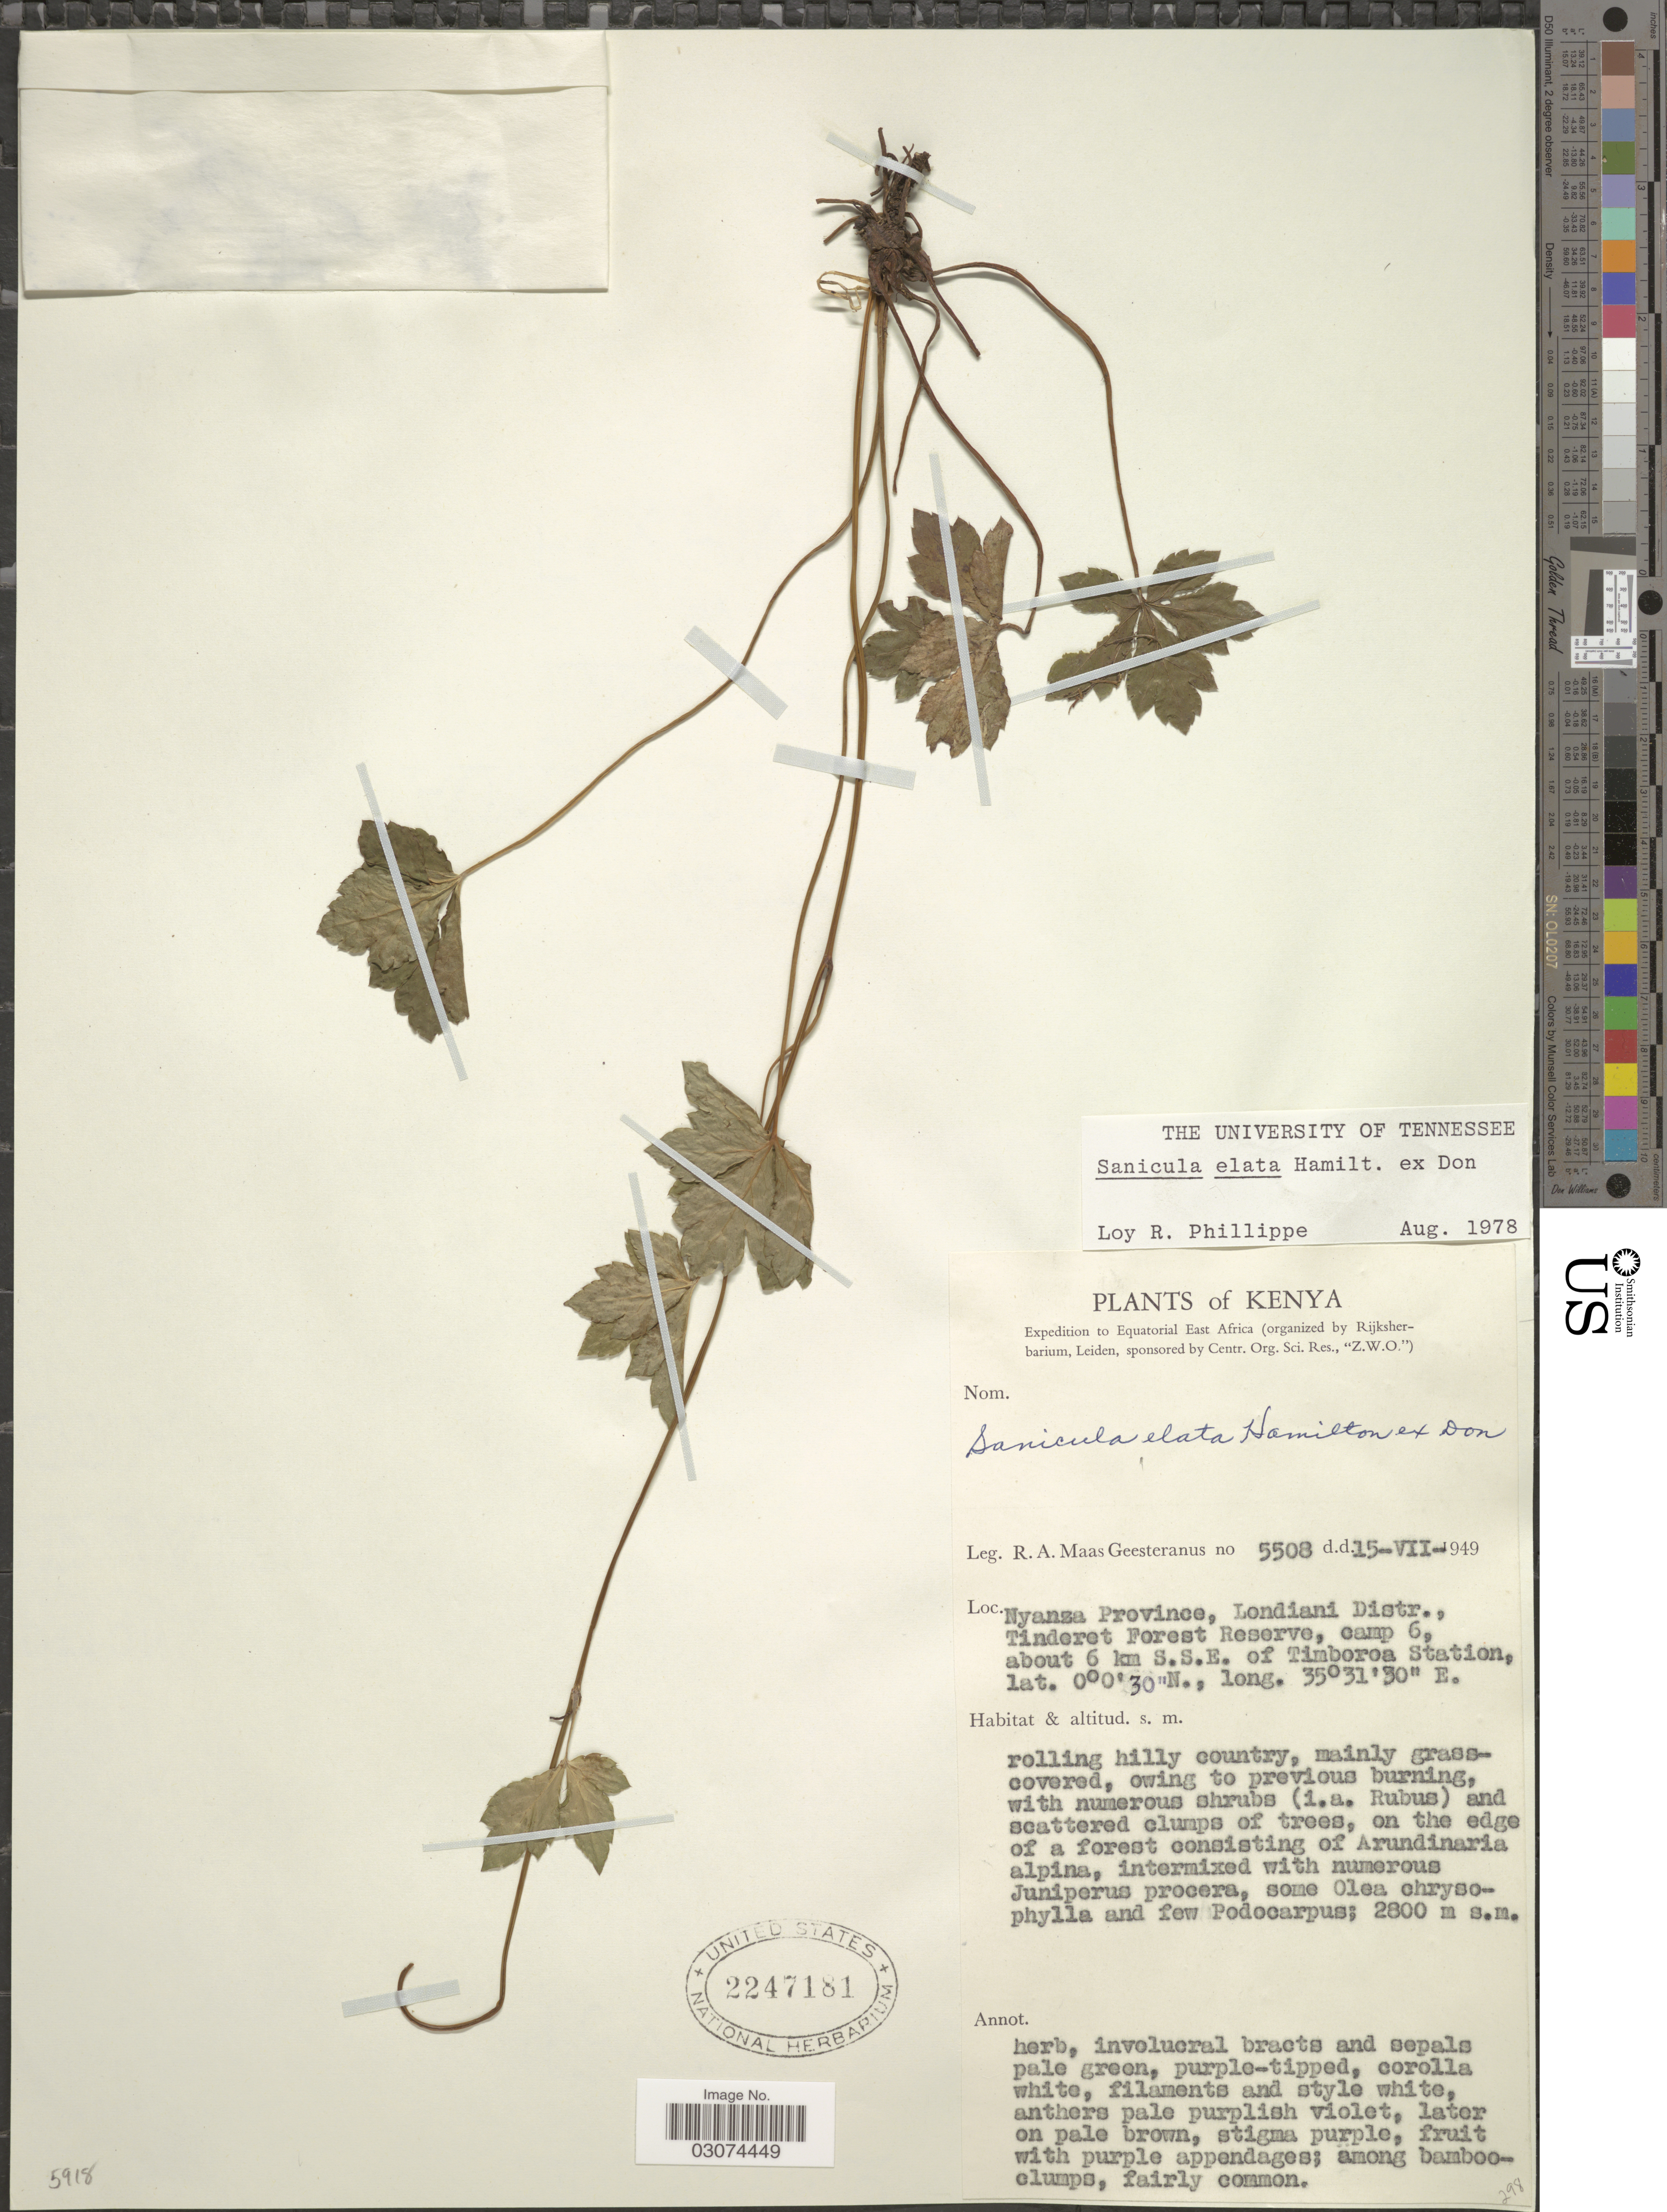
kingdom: Plantae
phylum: Tracheophyta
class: Magnoliopsida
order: Apiales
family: Apiaceae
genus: Sanicula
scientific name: Sanicula elata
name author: Buch.-Ham. ex D. Don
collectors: R. A. Maas Geesteranus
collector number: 5508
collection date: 1949-07-15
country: Kenya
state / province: Kericho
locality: Equatorial East Africa. Londiani Distr., Tinderet Forest Reserve, camp 6, about 6 km S.S.E. of Timboroa Station.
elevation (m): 2800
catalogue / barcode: US 2247181